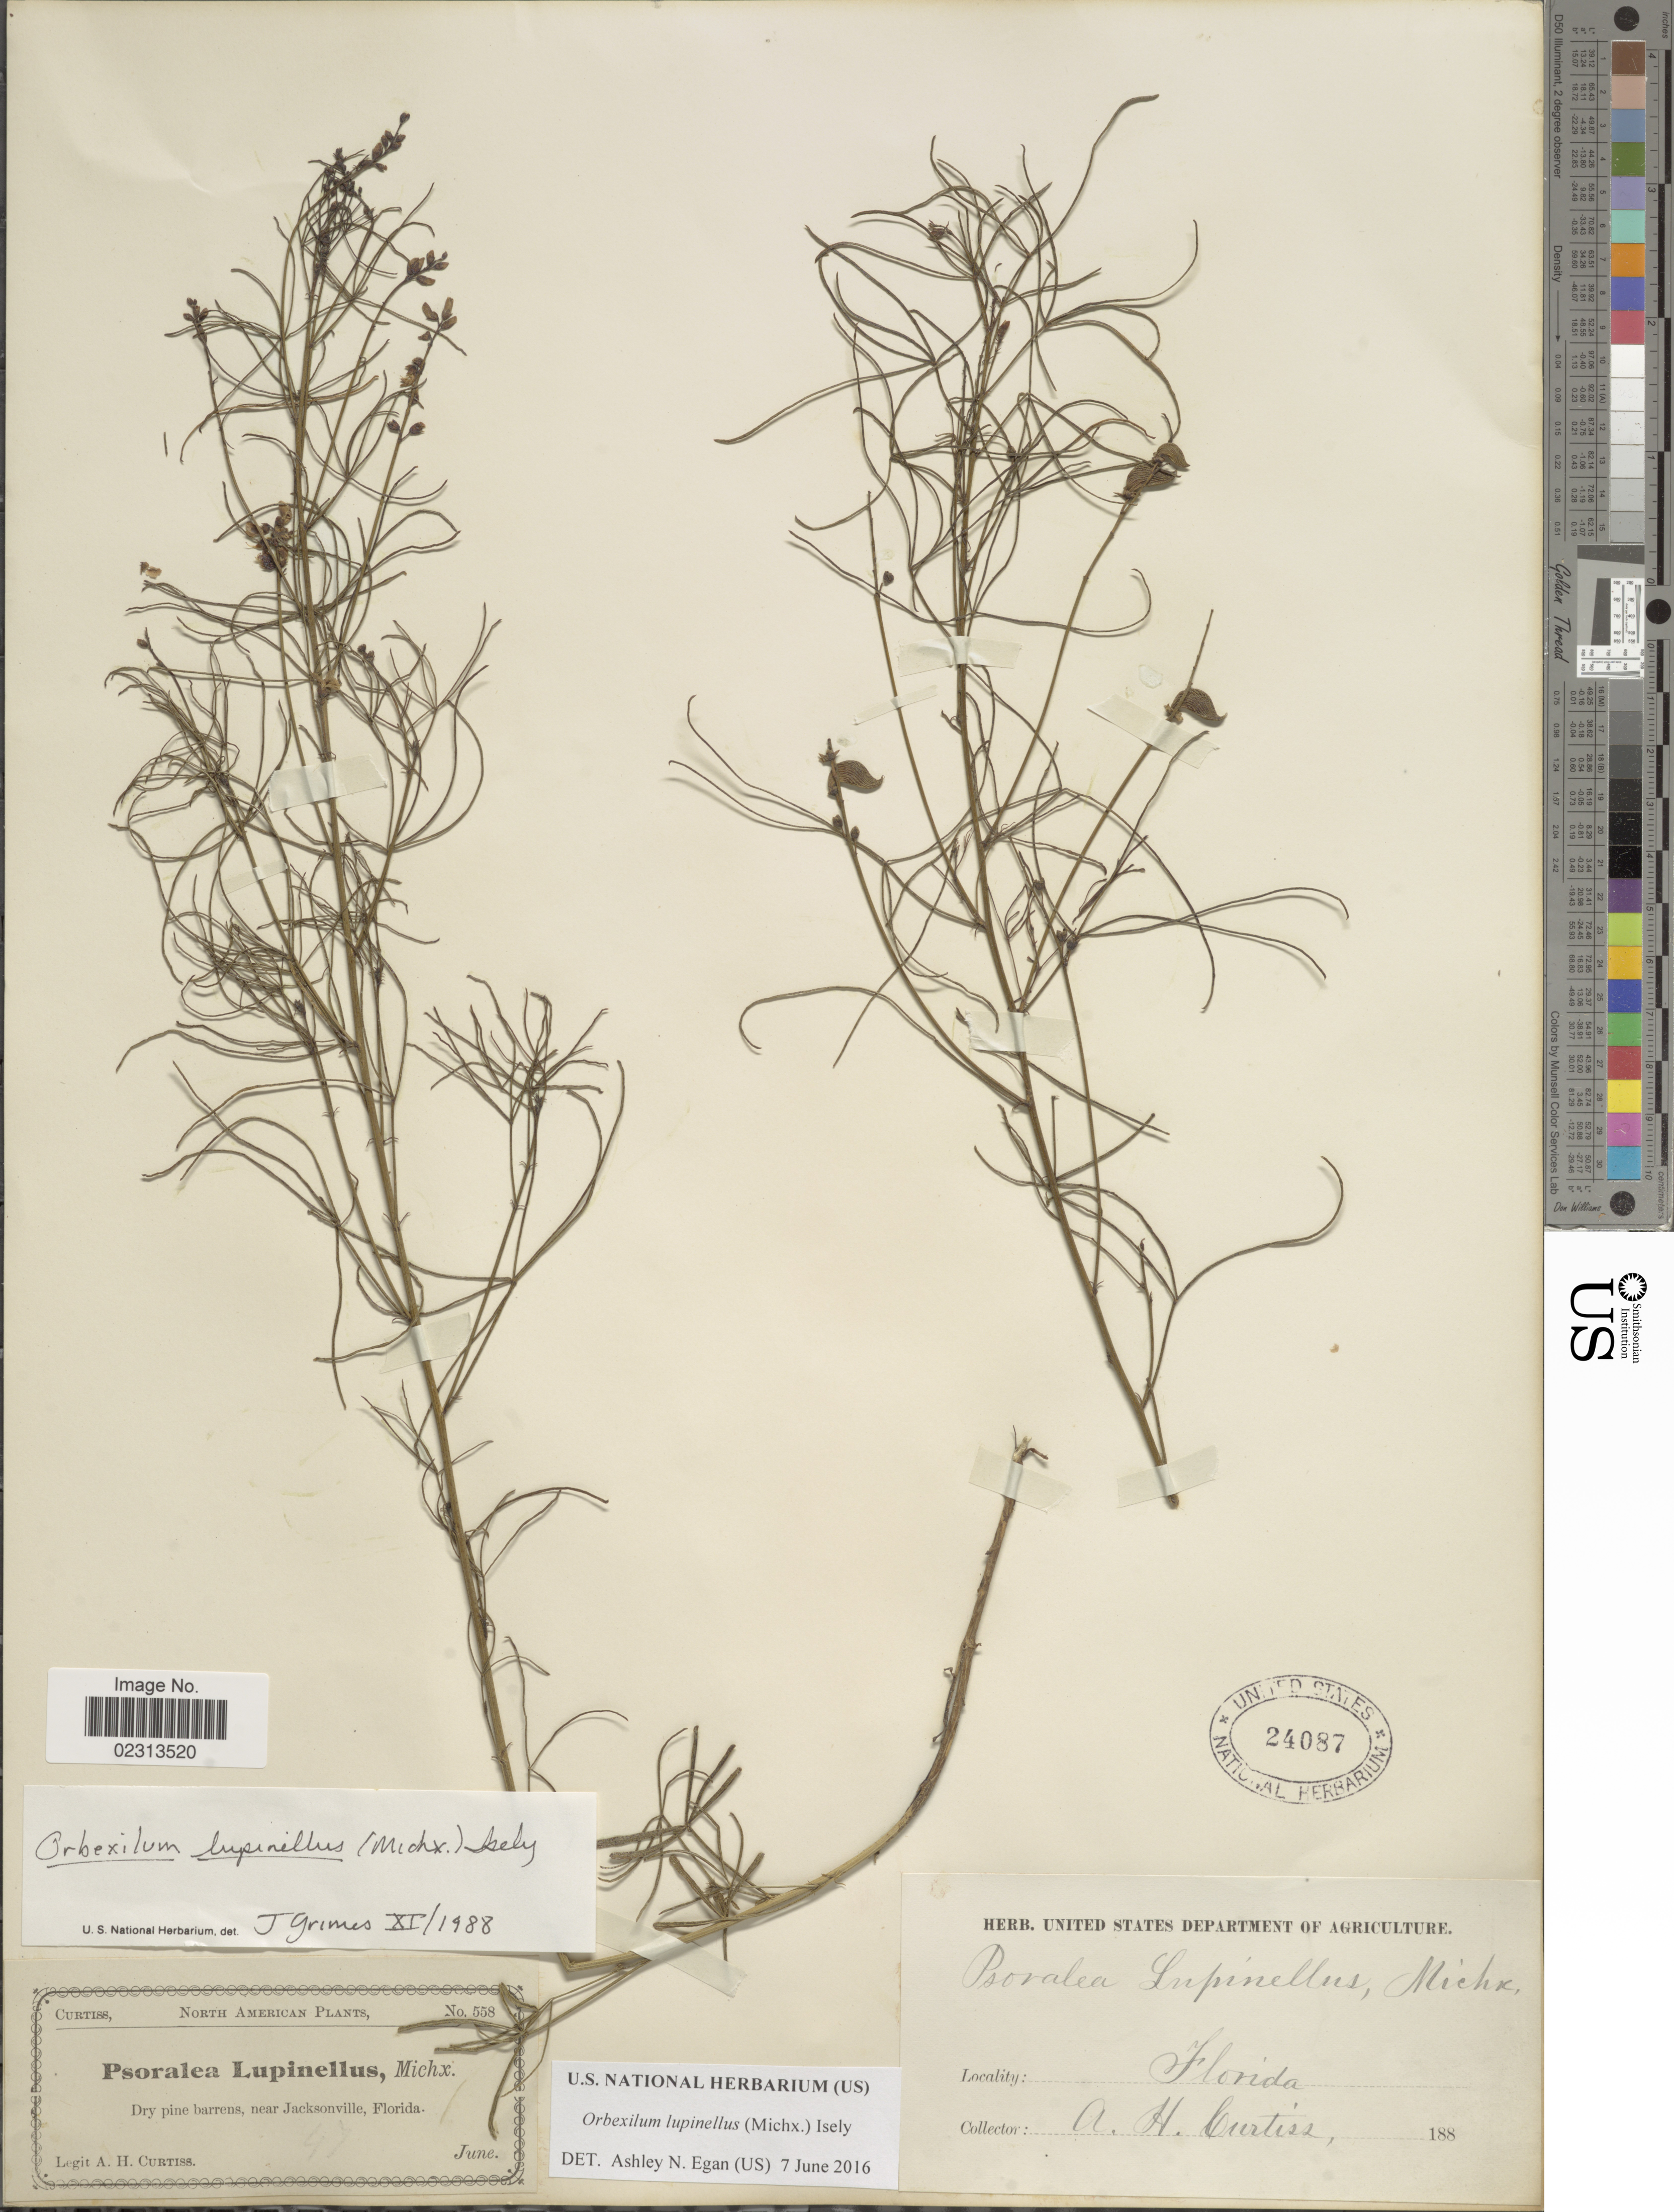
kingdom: Plantae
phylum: Tracheophyta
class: Magnoliopsida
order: Fabales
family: Fabaceae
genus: Orbexilum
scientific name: Orbexilum lupinellus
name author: (Michx.) Isley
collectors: A. H. Curtiss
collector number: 558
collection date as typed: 188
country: United States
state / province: Florida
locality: Near Jacksonville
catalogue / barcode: US 24087